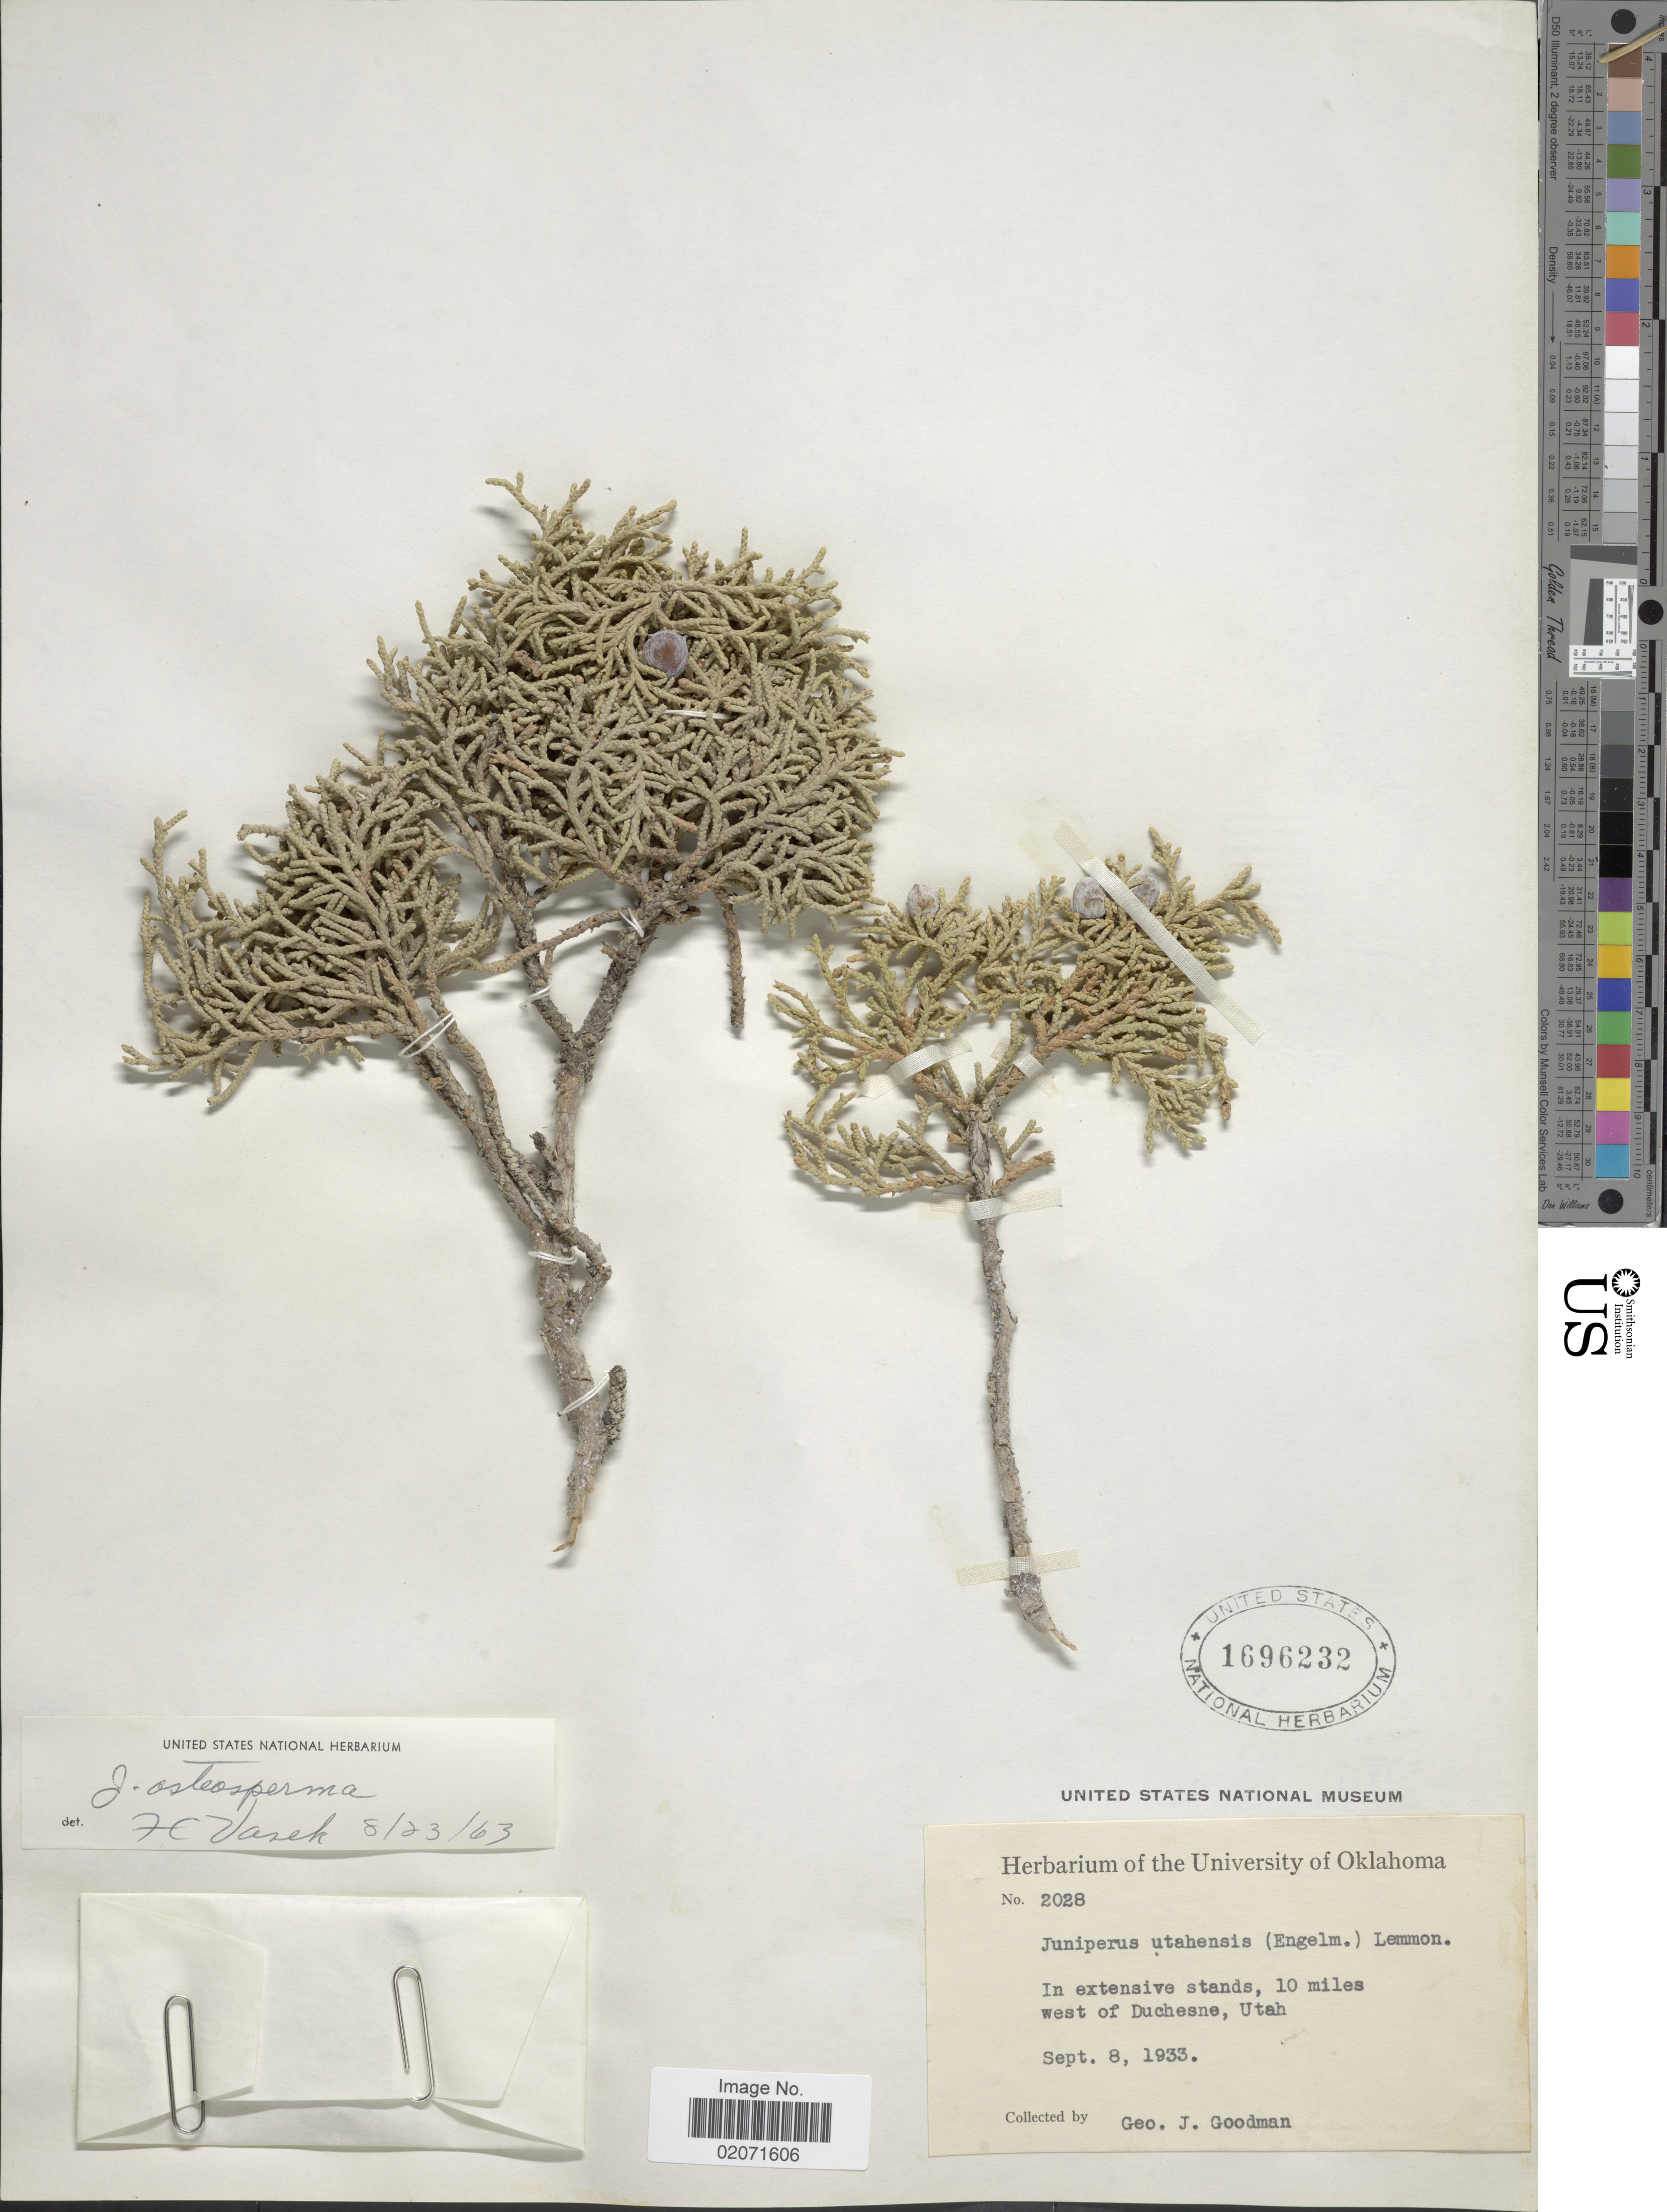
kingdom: Plantae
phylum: Tracheophyta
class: Pinopsida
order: Pinales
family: Cupressaceae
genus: Juniperus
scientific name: Juniperus osteosperma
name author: (Torr.) Little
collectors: G. J. Goodman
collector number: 2028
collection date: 1933-09-08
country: United States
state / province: Utah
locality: In extensive stands, 10 miles west of Duchesne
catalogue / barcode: US 1696232